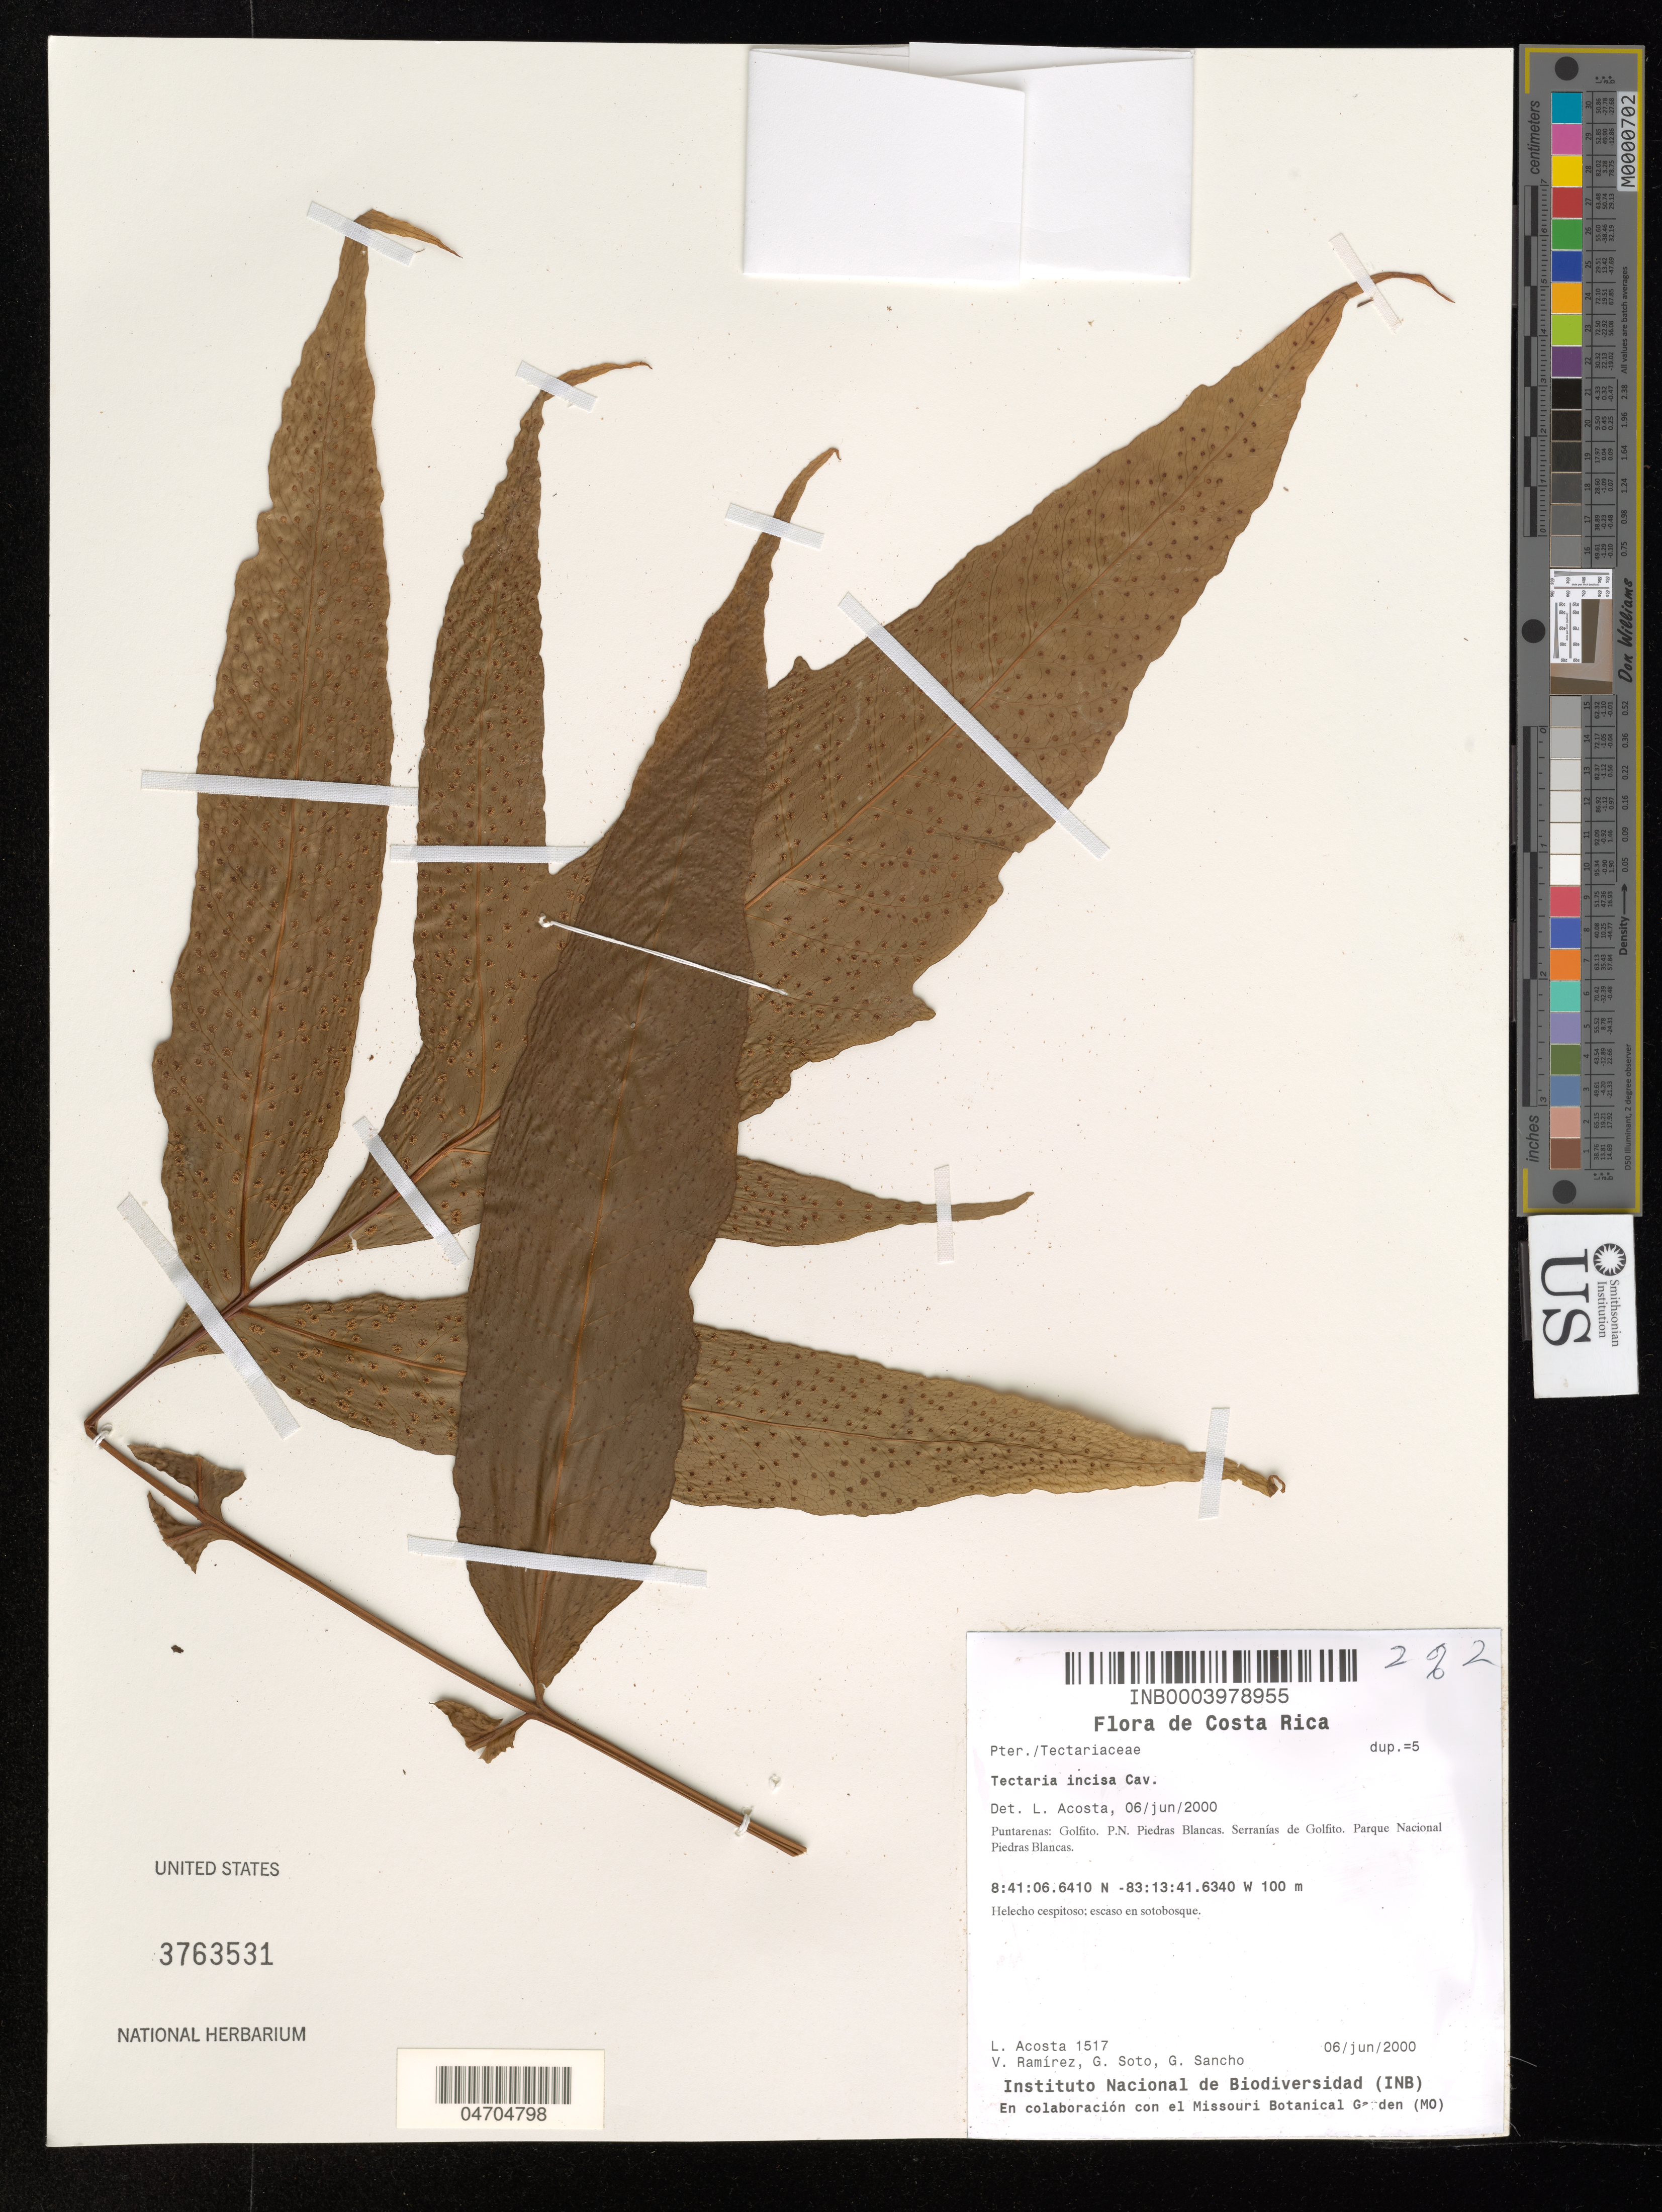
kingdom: Plantae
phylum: Tracheophyta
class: Polypodiopsida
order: Polypodiales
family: Tectariaceae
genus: Tectaria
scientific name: Tectaria incisa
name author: Cav.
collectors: L. Acosta, V. Ramirez, G. Soto & G. Sancho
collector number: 1517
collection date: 2000-06-06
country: Costa Rica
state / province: Puntarenas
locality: Golfito. P. N. Piedras Blancas. Serranías de Golfito. Parque Nacional Piedras Blancas.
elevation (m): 100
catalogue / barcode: US 3763531